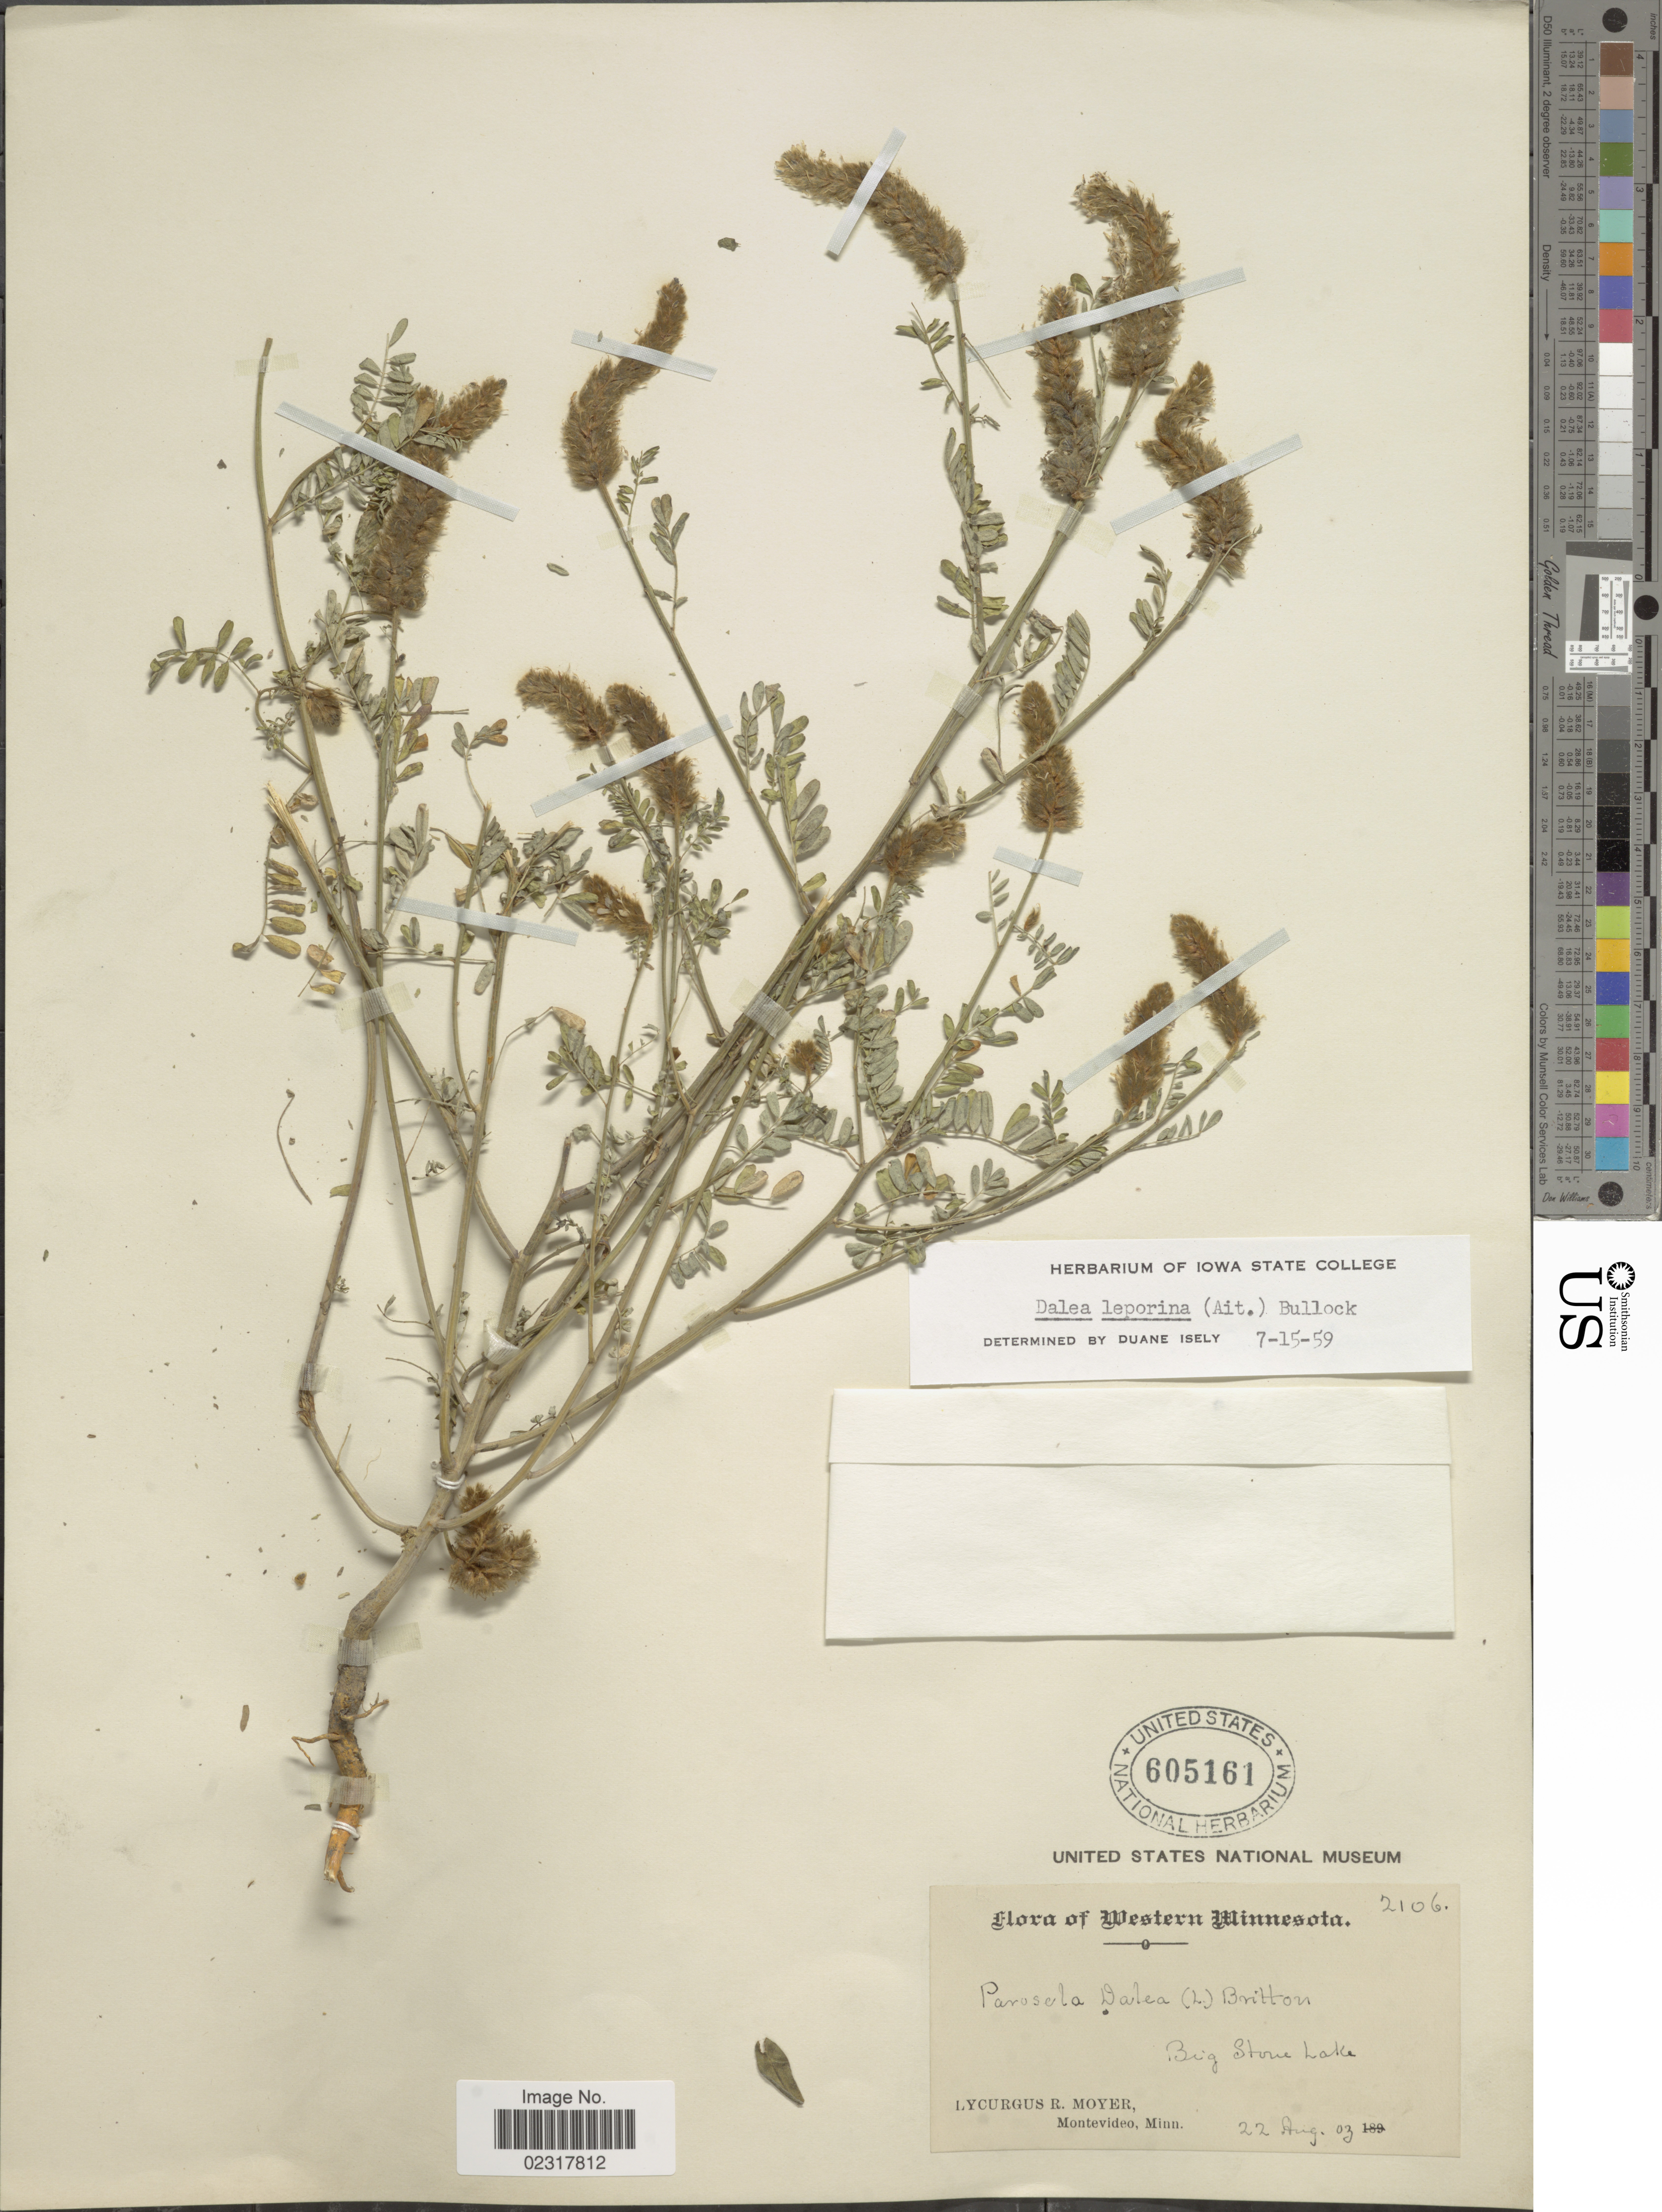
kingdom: Plantae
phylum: Tracheophyta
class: Magnoliopsida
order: Fabales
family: Fabaceae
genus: Dalea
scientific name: Dalea leporina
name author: (Aiton) Bullock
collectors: L. Moyer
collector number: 2106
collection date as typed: Transcribed d/m/y: 22/8/3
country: United States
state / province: Minnesota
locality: Western Minnesota. Big Stone Lake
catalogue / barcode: US 605161